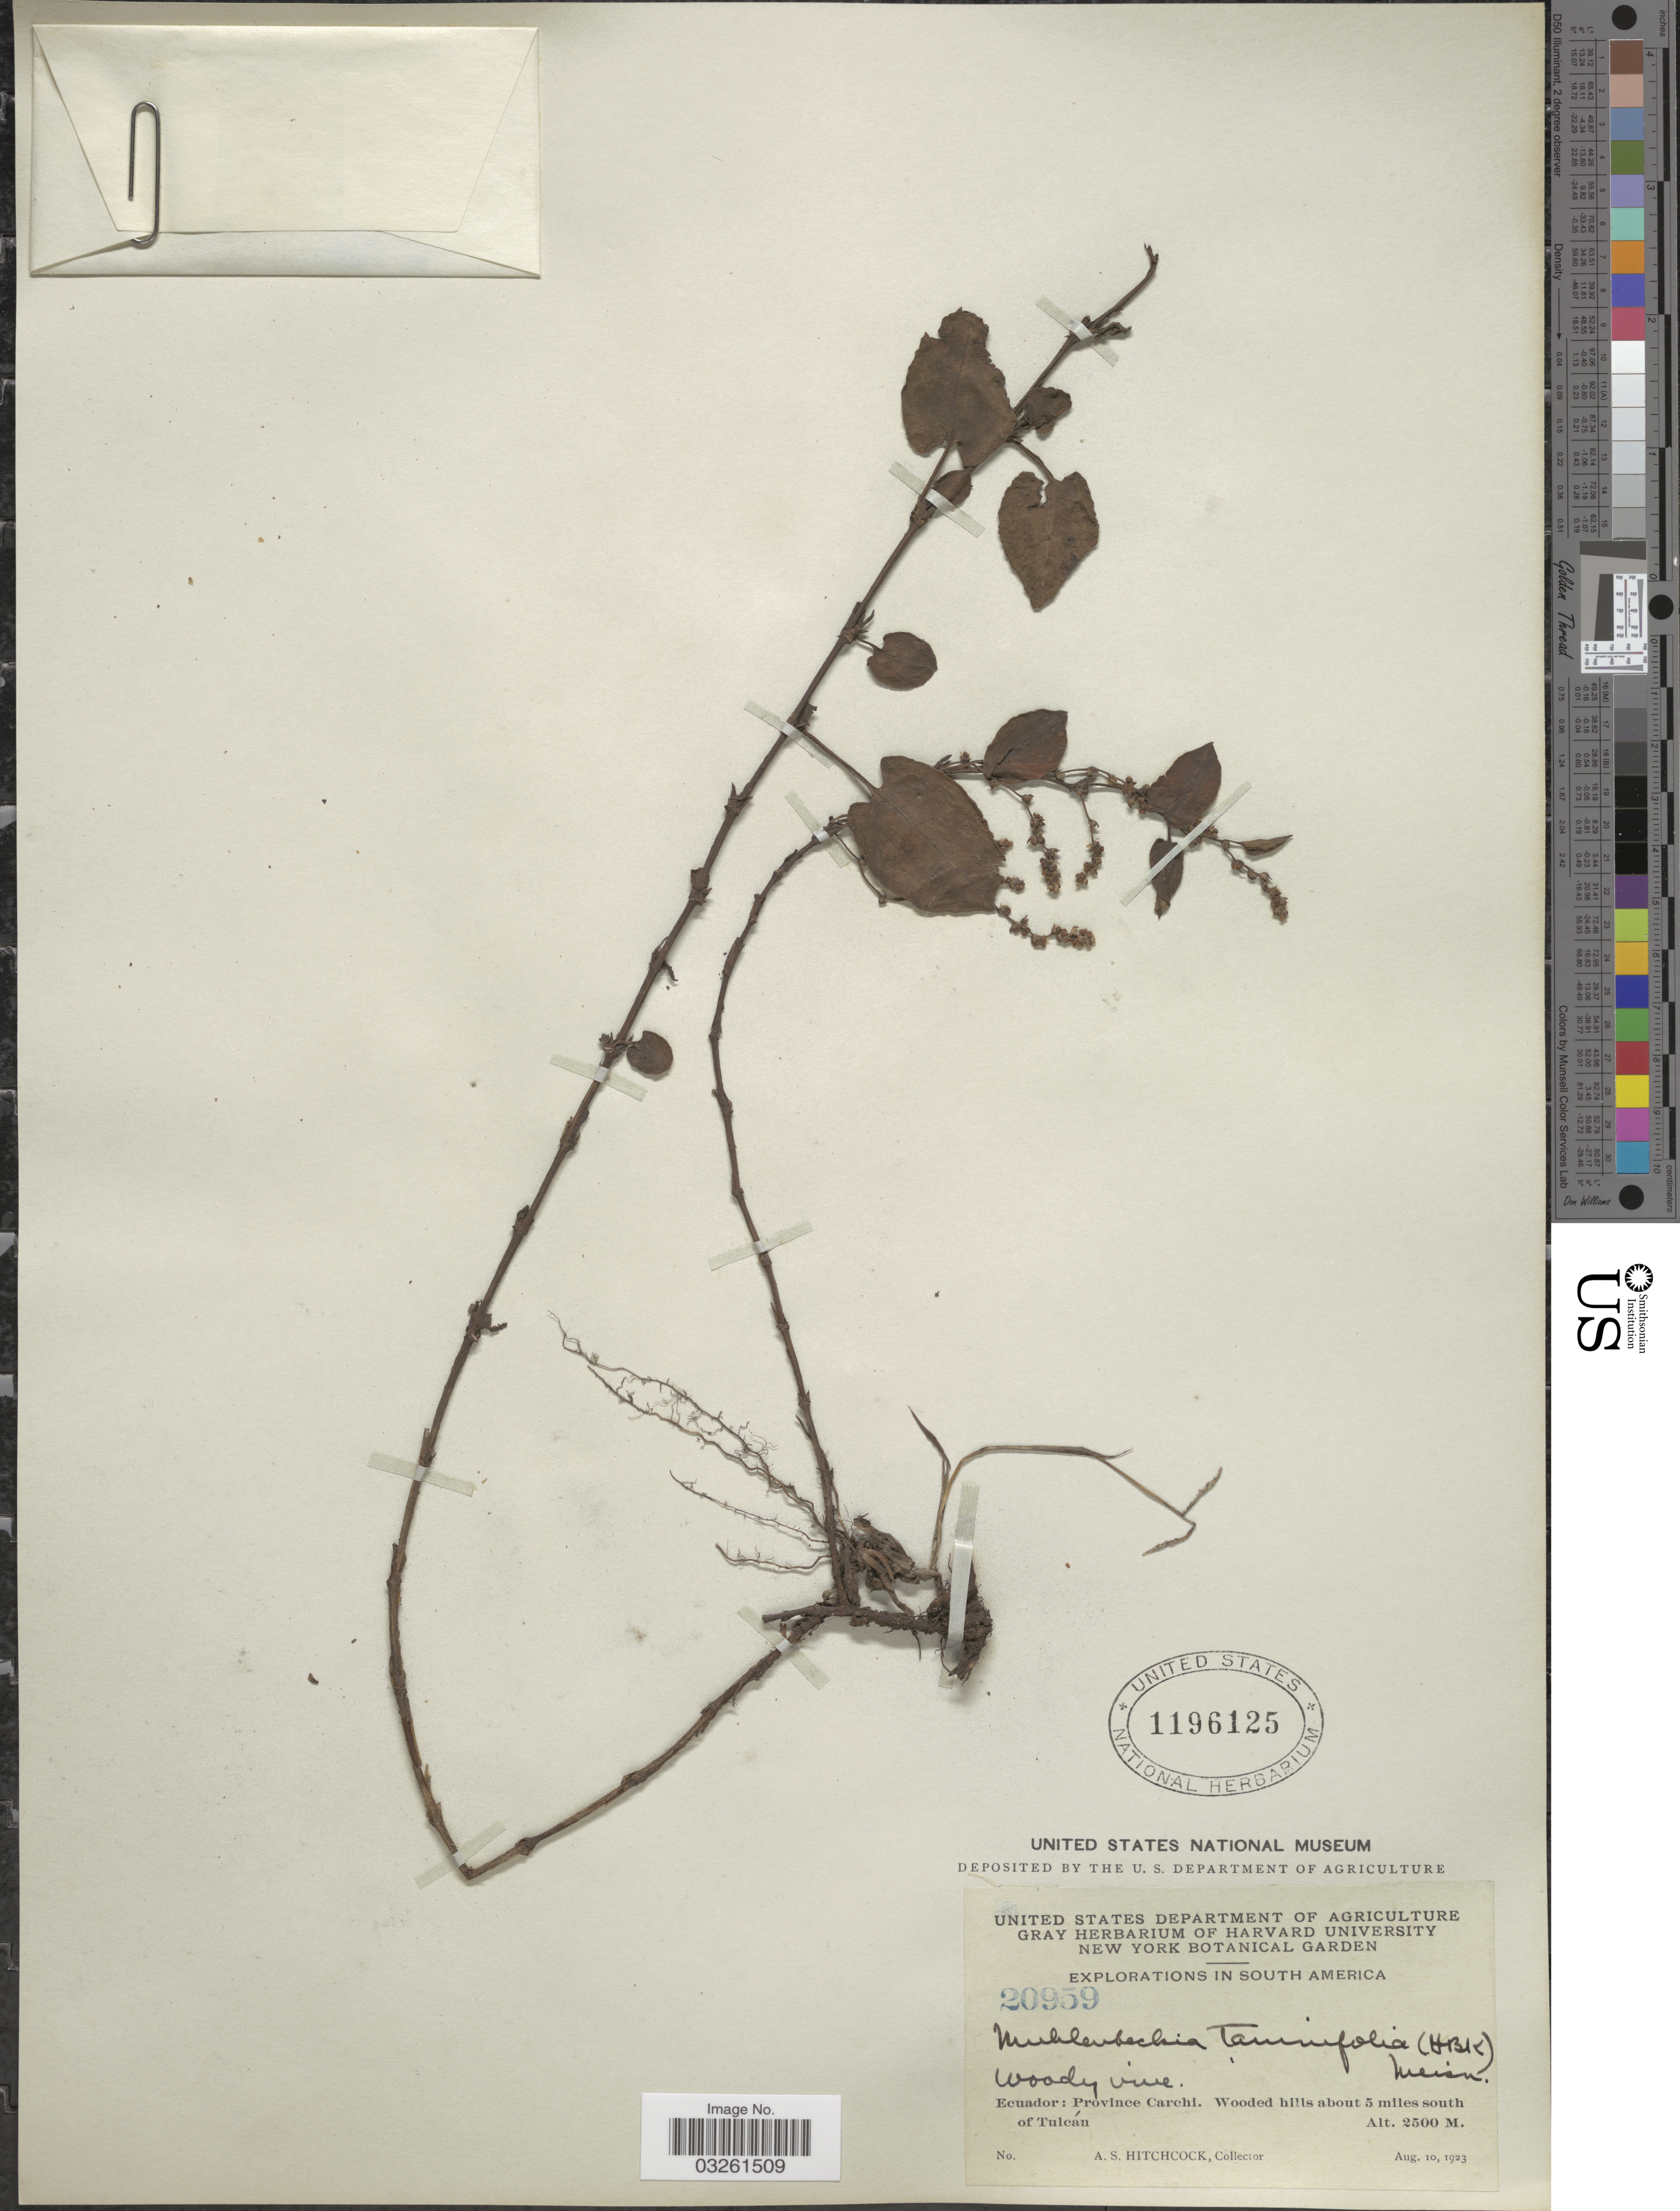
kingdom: Plantae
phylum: Tracheophyta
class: Magnoliopsida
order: Caryophyllales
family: Polygonaceae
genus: Muehlenbeckia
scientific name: Muehlenbeckia tamnifolia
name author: (Kunth) Meisn.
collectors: A. S. Hitchcock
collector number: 20959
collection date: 1923-08-10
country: Ecuador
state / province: Carchi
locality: Wooded hills about 5 miles south of Tulcán.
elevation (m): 2500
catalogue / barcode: US 1196125